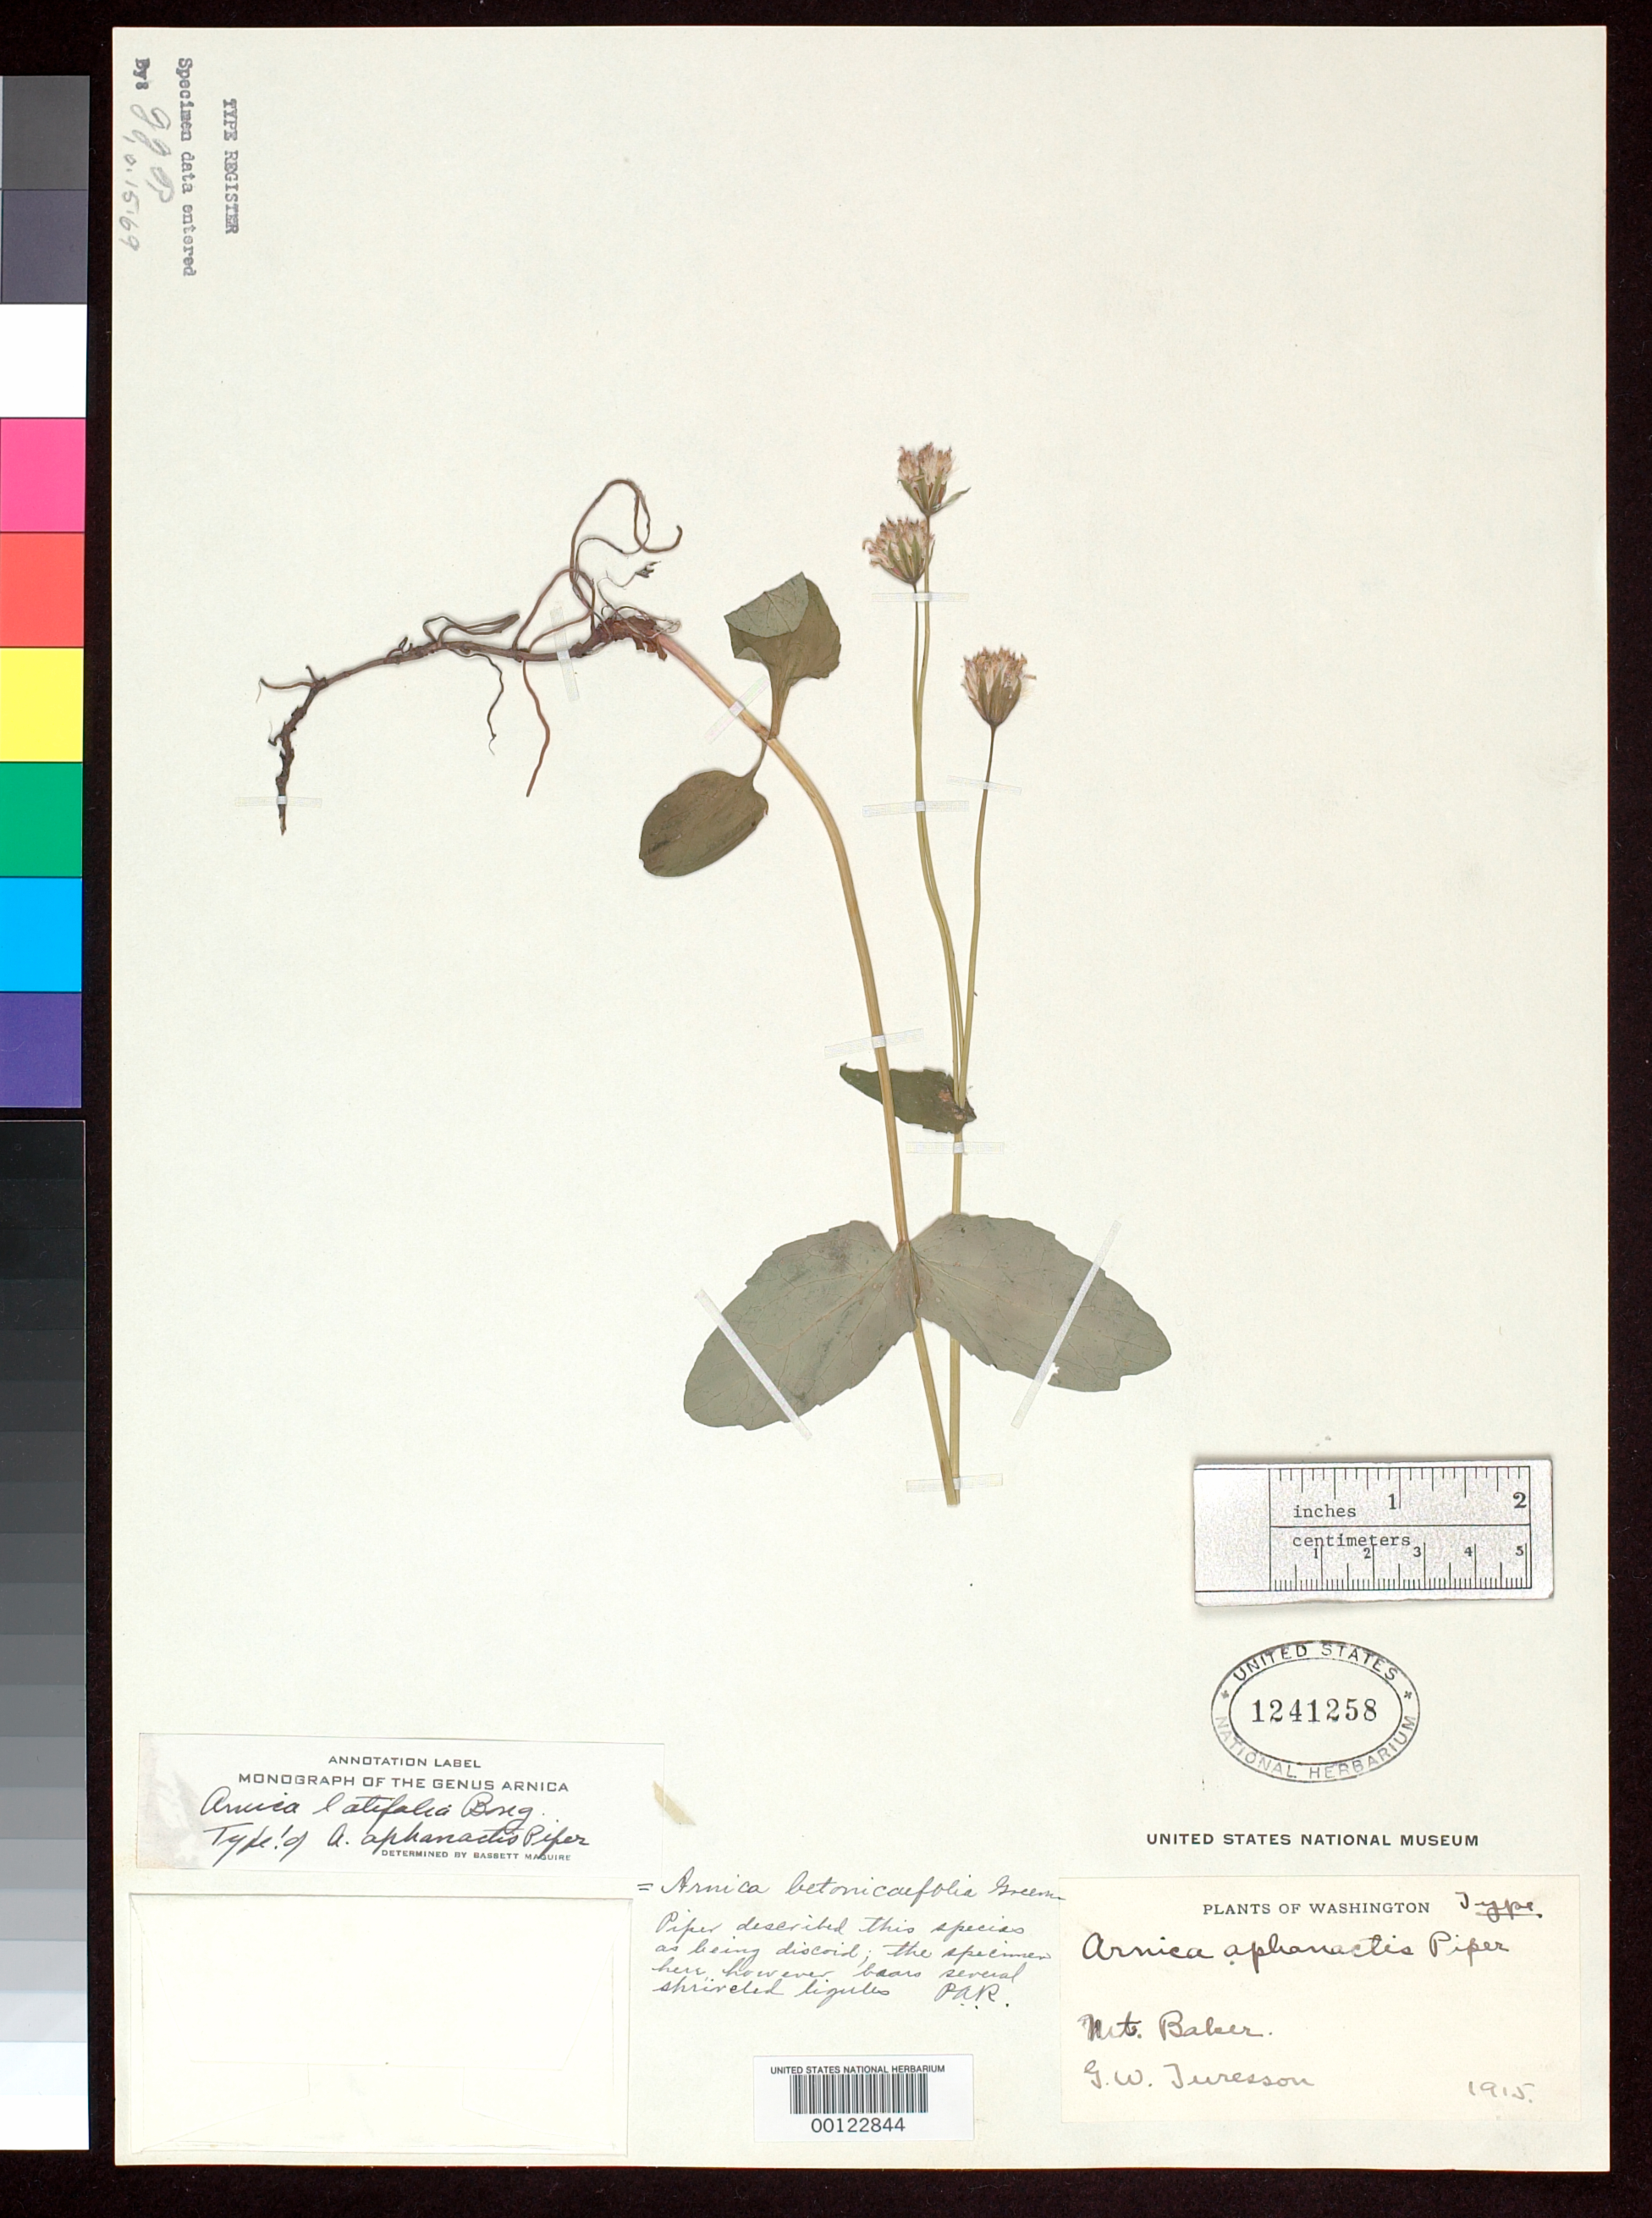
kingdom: Plantae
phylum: Tracheophyta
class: Magnoliopsida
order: Asterales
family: Asteraceae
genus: Arnica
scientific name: Arnica aphanactis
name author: Piper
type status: Holotype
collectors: G. Turesson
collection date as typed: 1915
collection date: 1915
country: United States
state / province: Washington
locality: Mount Baker.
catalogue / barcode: US 1241258